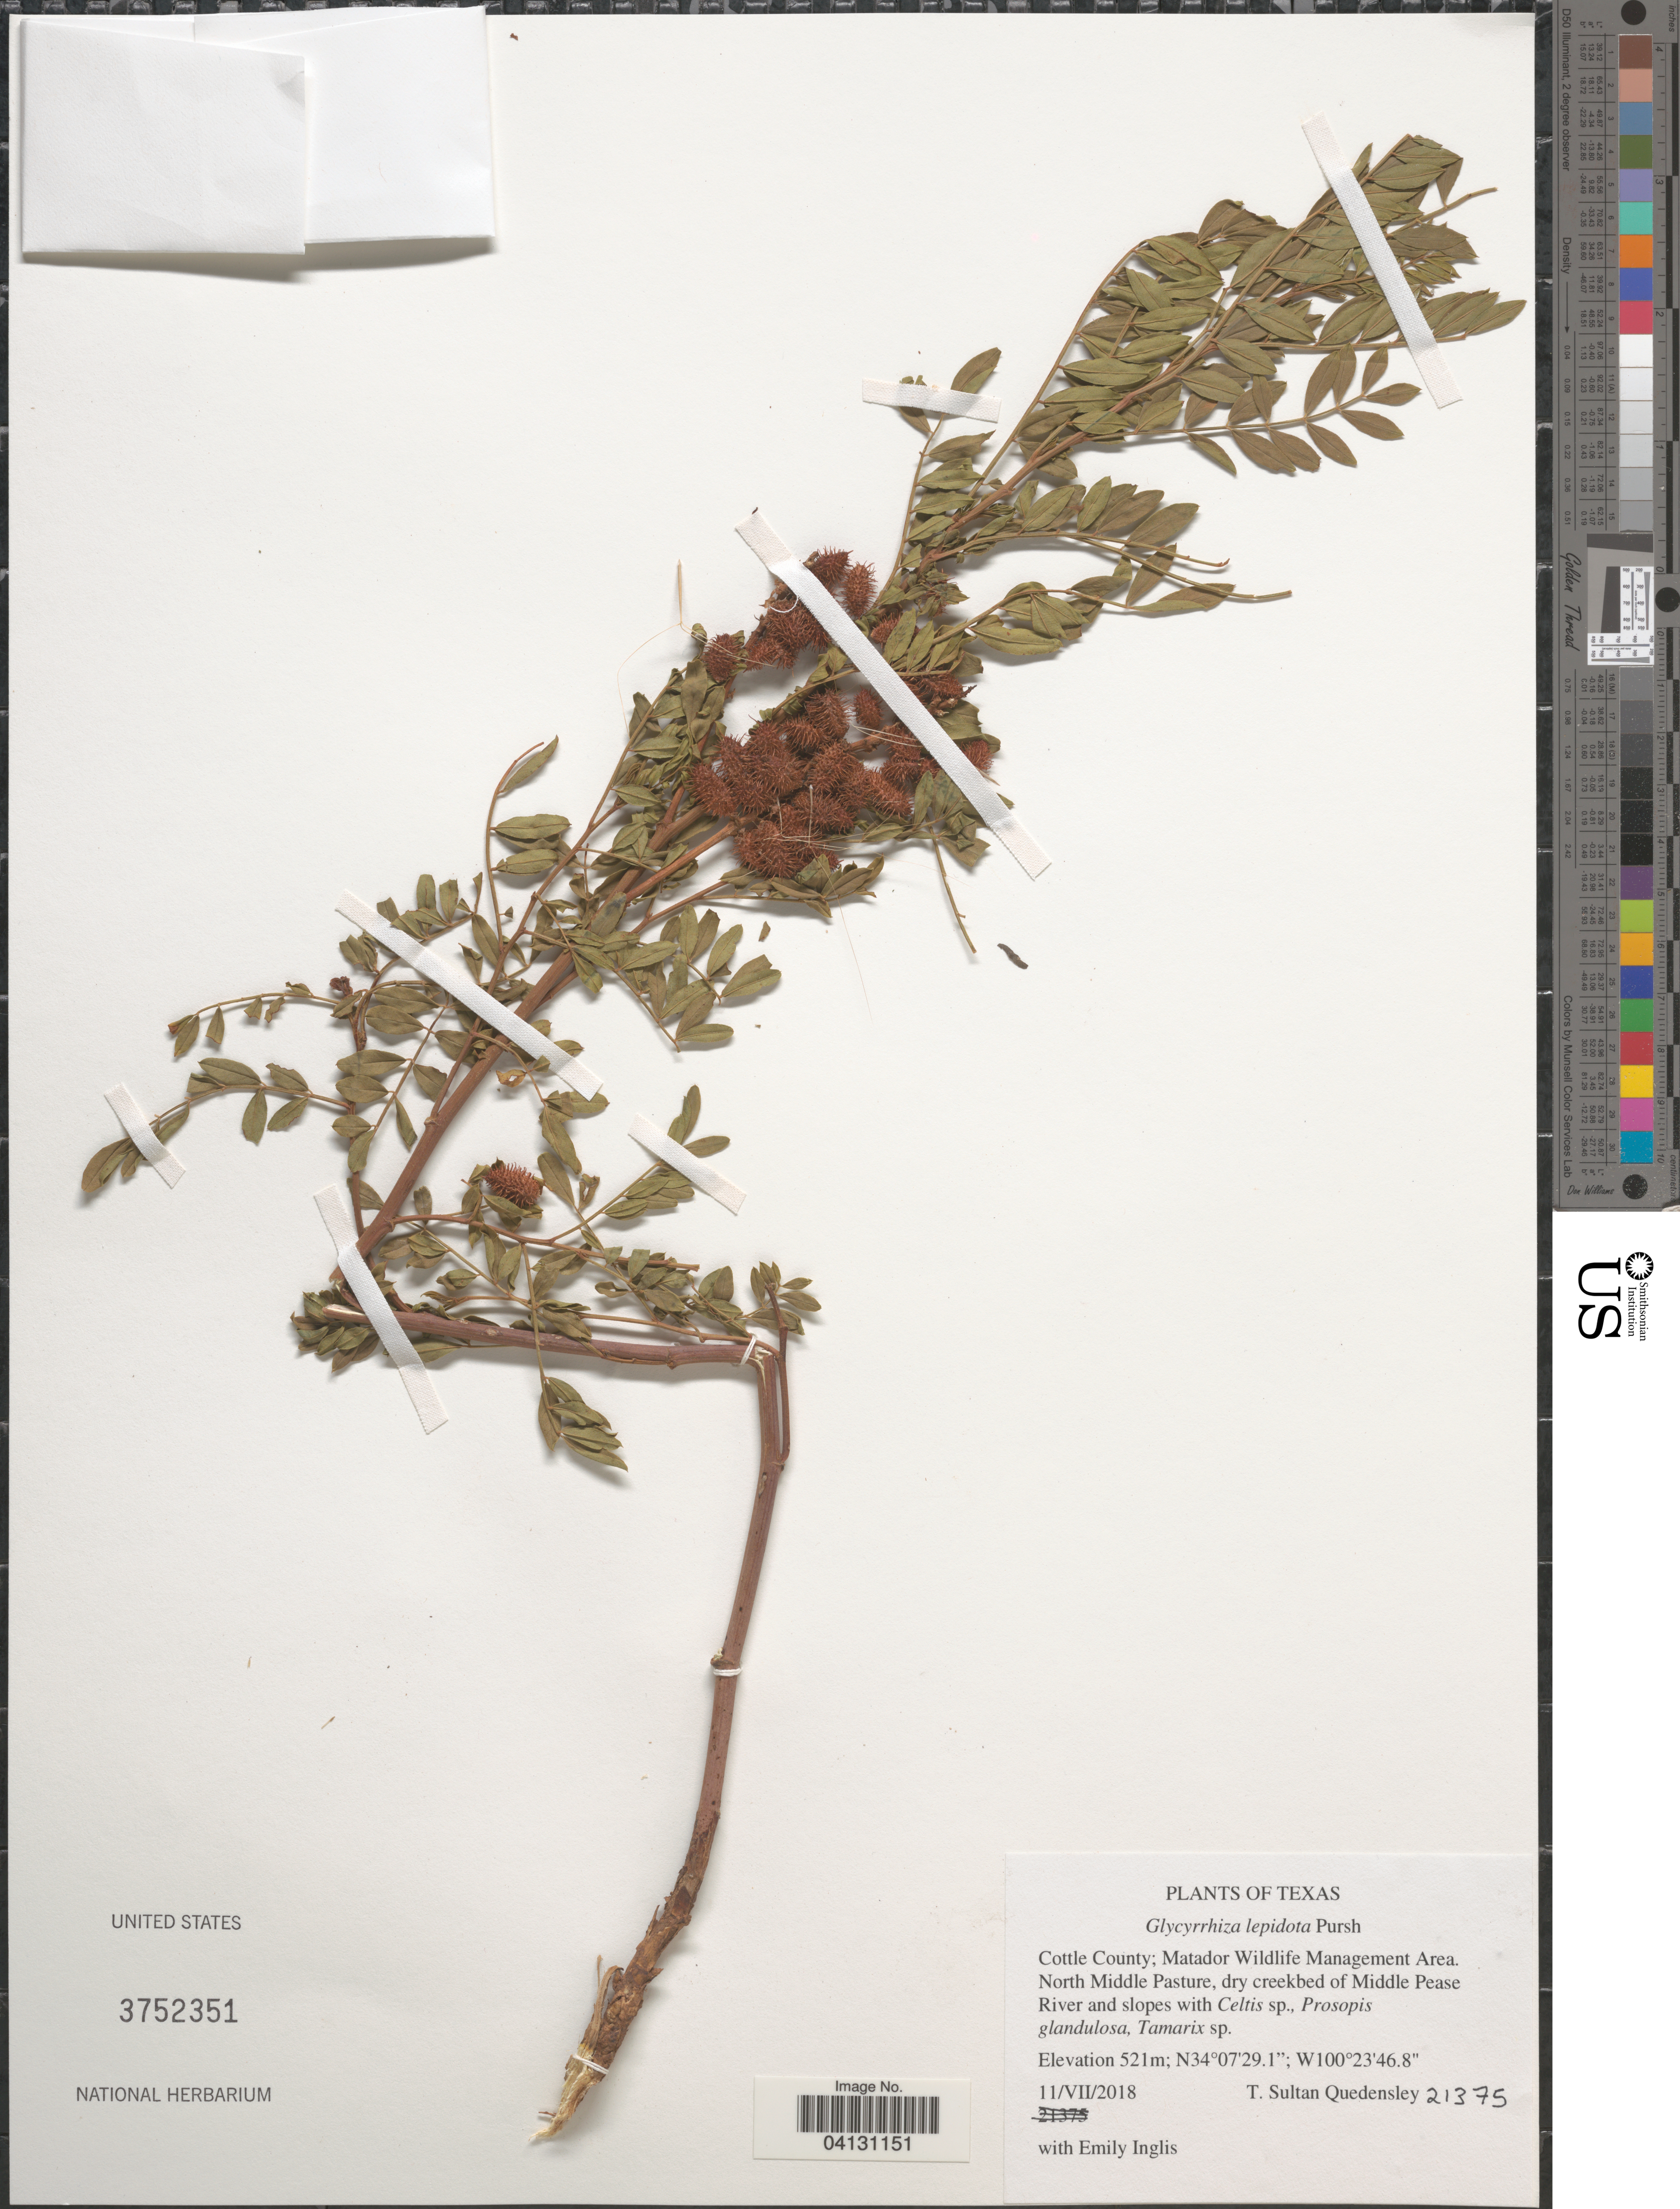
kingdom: Plantae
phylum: Tracheophyta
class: Magnoliopsida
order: Fabales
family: Fabaceae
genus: Glycyrrhiza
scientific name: Glycyrrhiza lepidota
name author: Pursh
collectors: T. S. Quedensley & E. Inglis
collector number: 21375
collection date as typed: Transcribed d/m/y: 11/7/2018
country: United States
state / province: Texas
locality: Cottle County: Matador Wildlife Management Area. North Middle Pasture, dry creekbed of Middle Pease River and slopes.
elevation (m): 521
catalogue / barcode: US 3752351